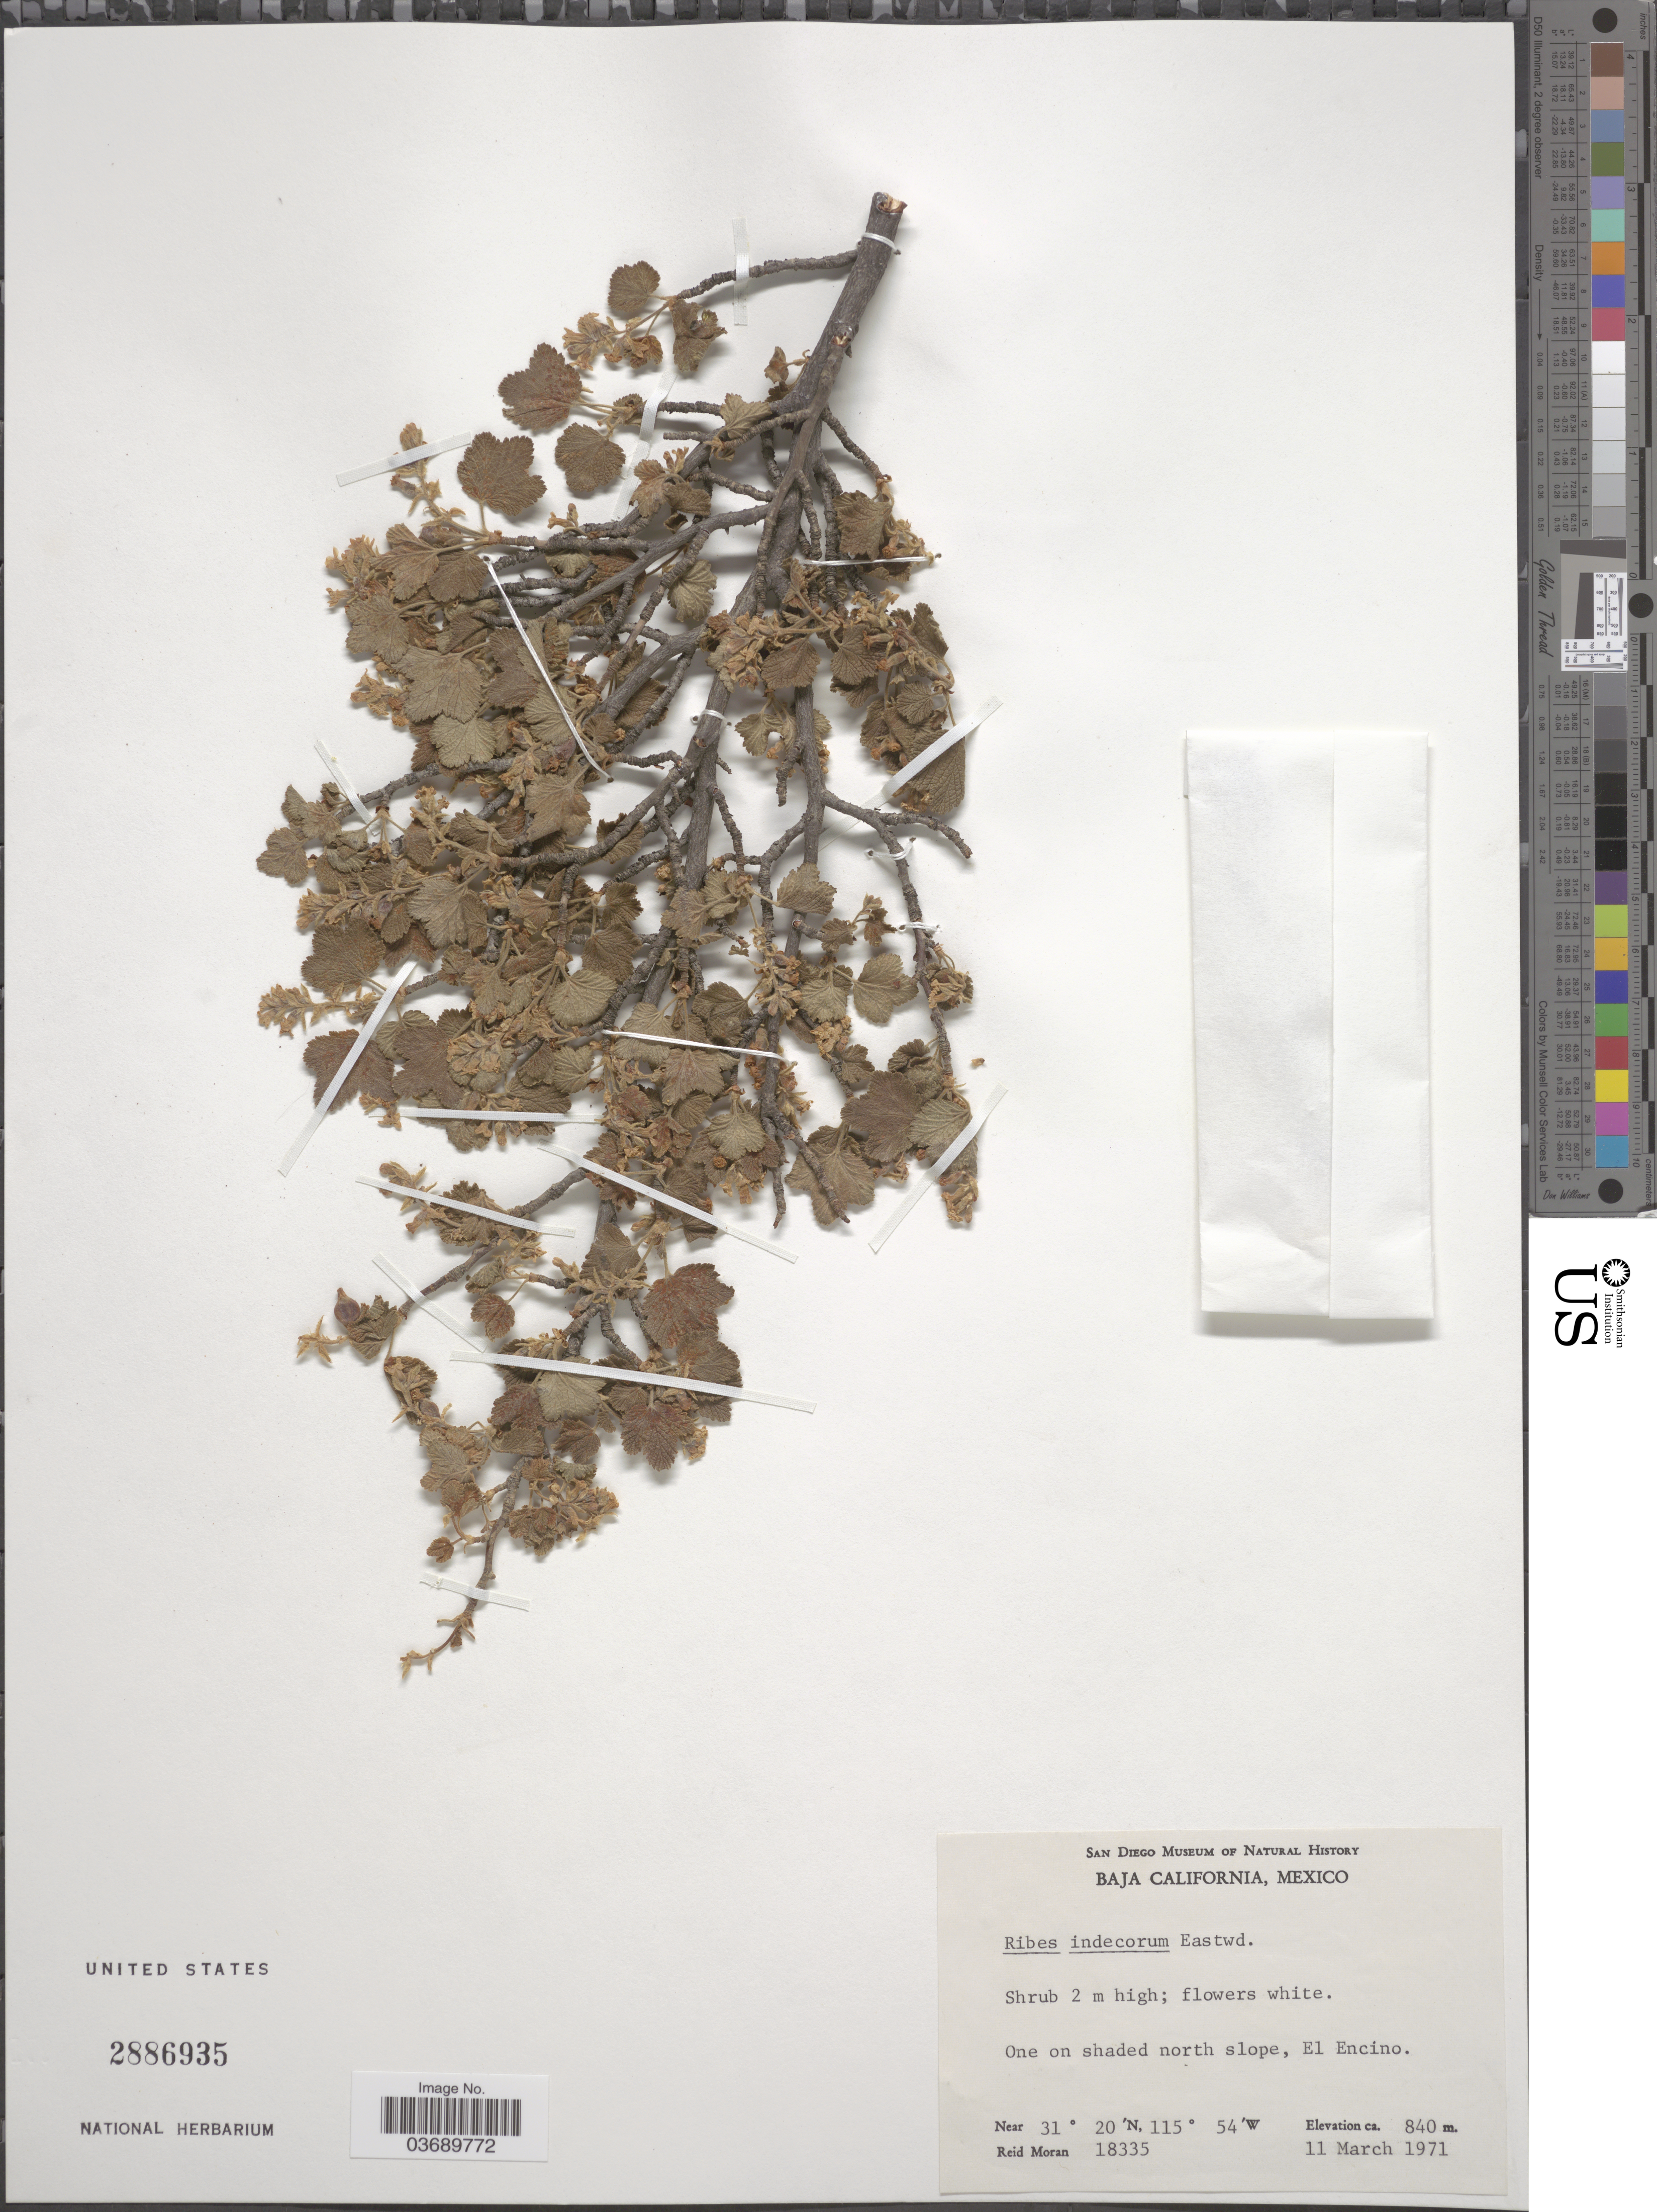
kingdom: Plantae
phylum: Tracheophyta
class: Magnoliopsida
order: Saxifragales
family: Grossulariaceae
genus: Ribes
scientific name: Ribes indecorum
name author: Eastw.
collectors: R. Moran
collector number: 18335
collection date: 1971-03-11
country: Mexico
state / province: Baja California Norte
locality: One on shaded north slope, El Encino.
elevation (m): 840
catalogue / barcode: US 2886935